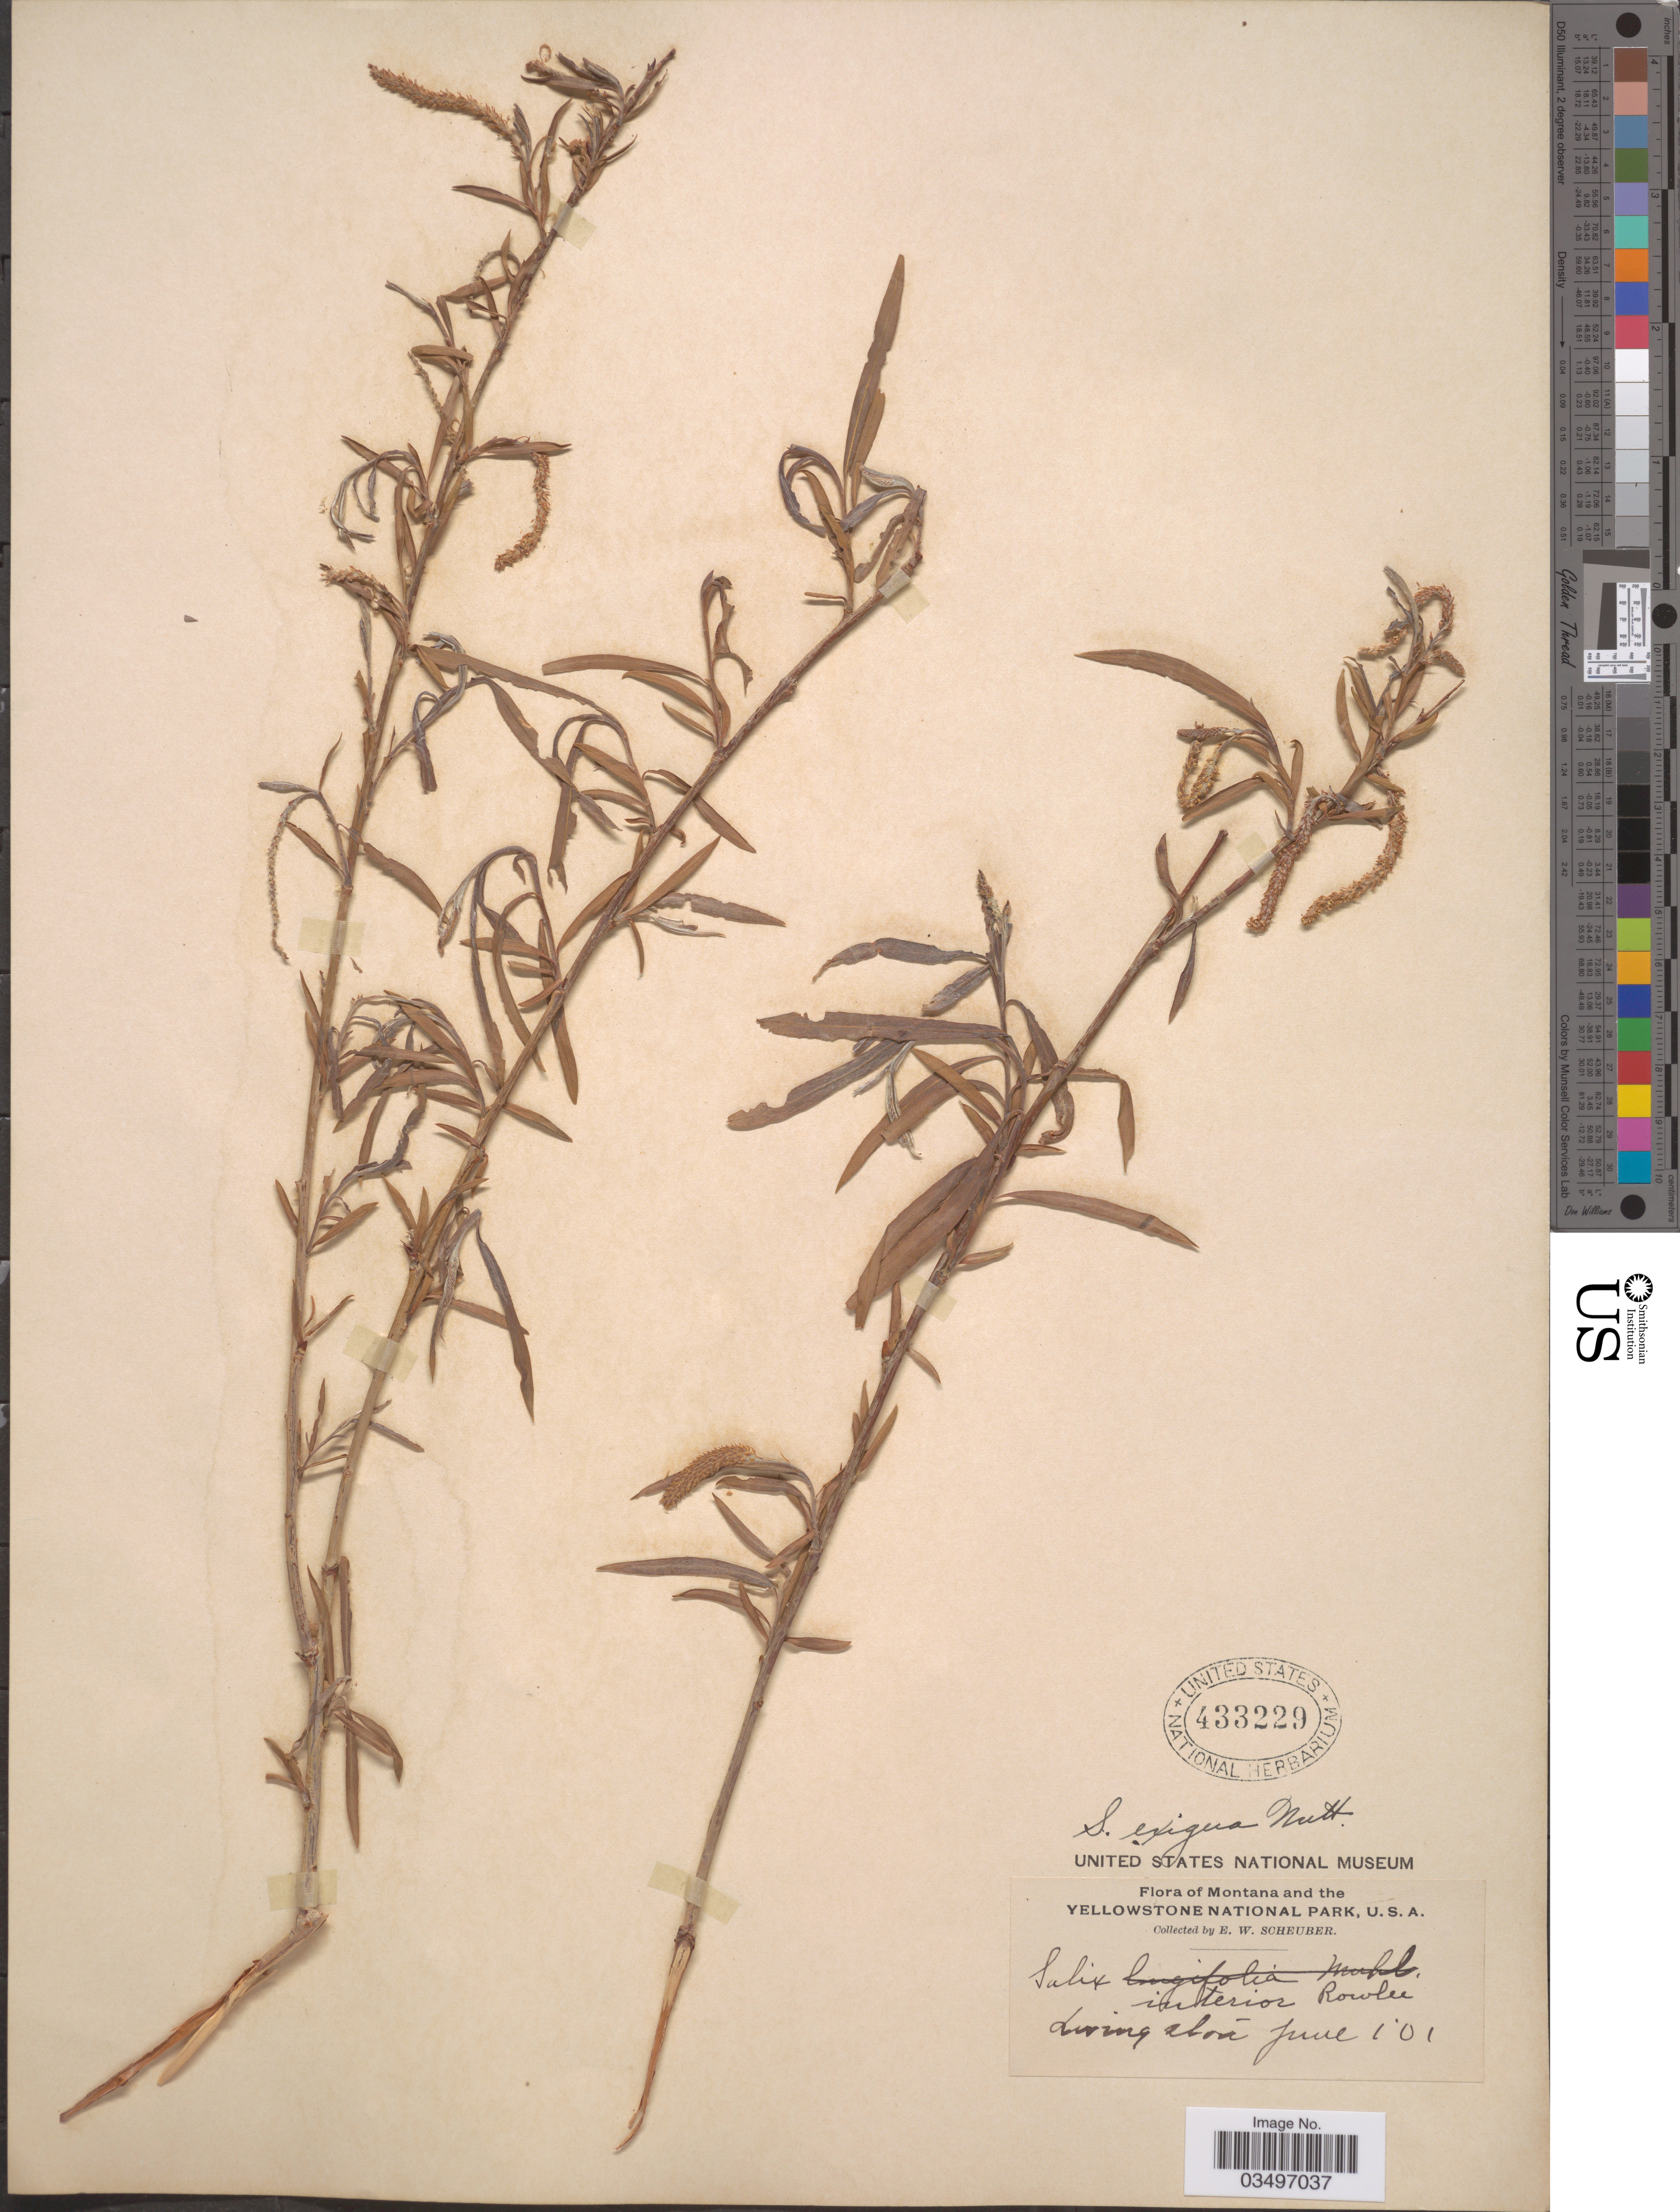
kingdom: Plantae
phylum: Tracheophyta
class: Magnoliopsida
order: Malpighiales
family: Salicaceae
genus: Salix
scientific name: Salix exigua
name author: Nutt.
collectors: E. Scheuber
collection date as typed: Transcribed d/m/y: 1/6/1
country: United States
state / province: Montana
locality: Yellowstone National Park.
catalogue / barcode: US 433229